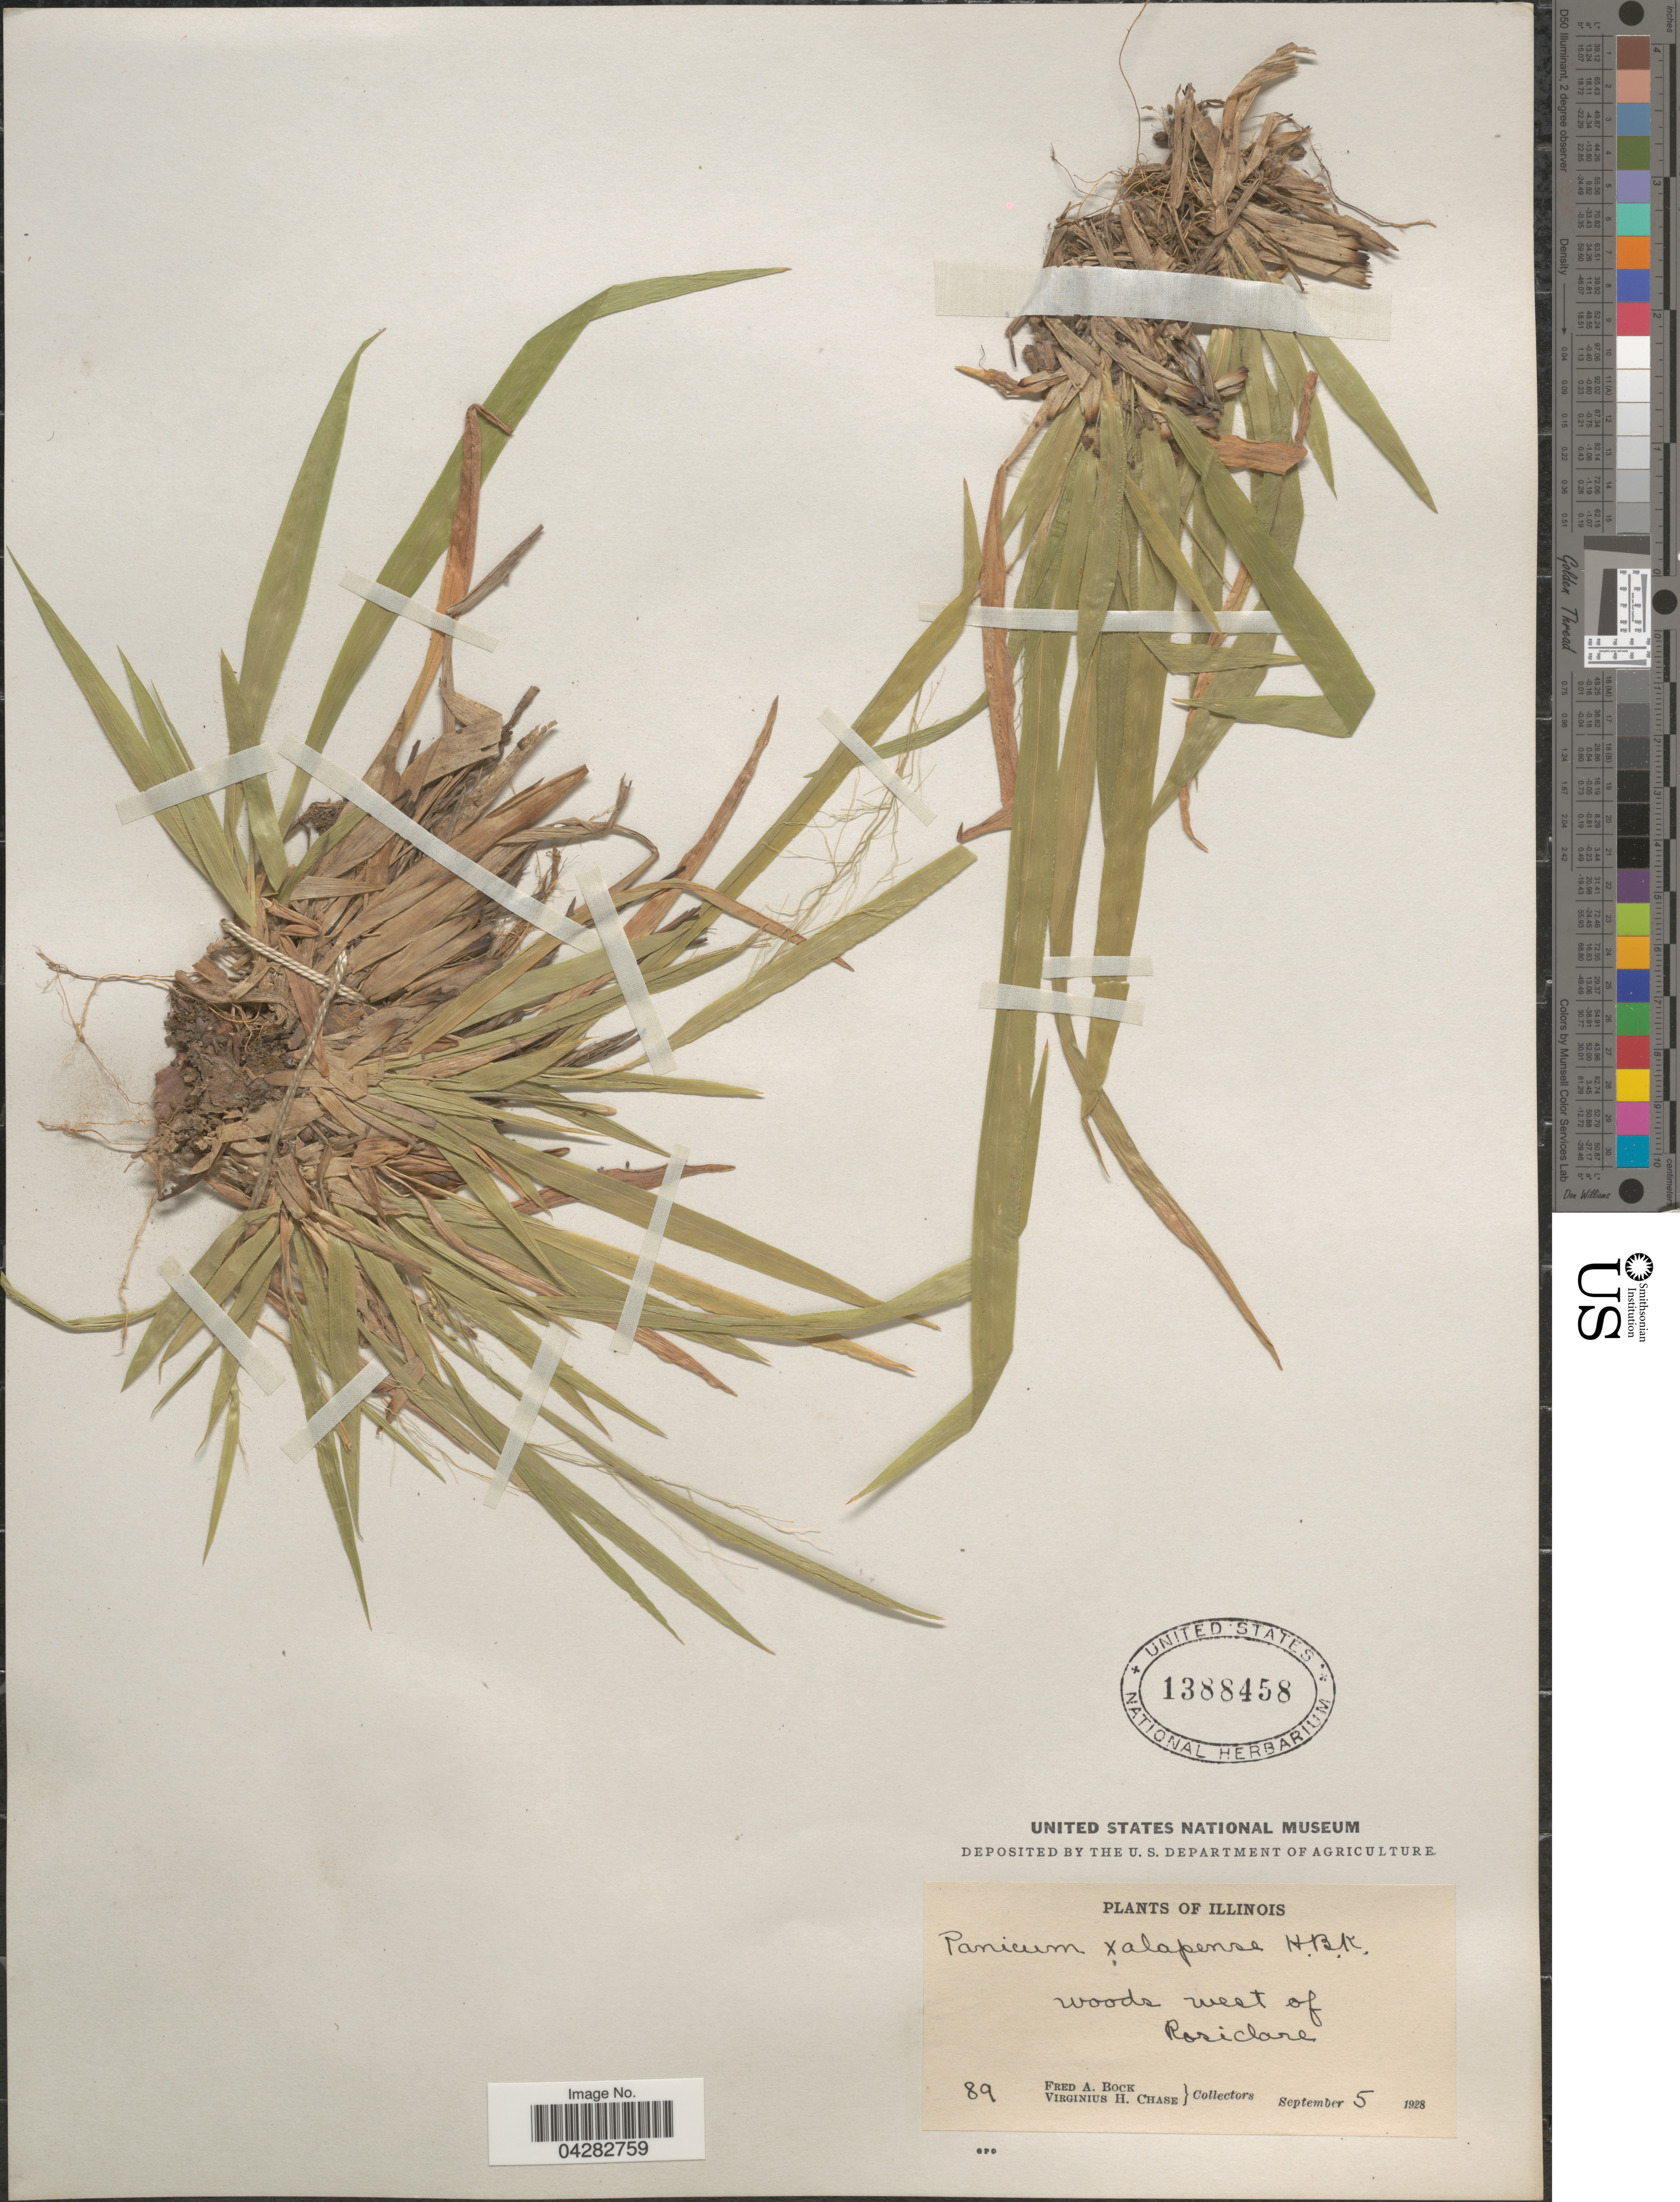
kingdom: Plantae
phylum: Tracheophyta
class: Liliopsida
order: Poales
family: Poaceae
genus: Dichanthelium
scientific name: Dichanthelium laxiflorum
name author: (Lam.) Gould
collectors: F. Bock & V. H. Chase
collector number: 89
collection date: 1928-09-05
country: United States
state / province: Illinois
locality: Woods west of Rosiclare.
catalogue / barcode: US 1388458